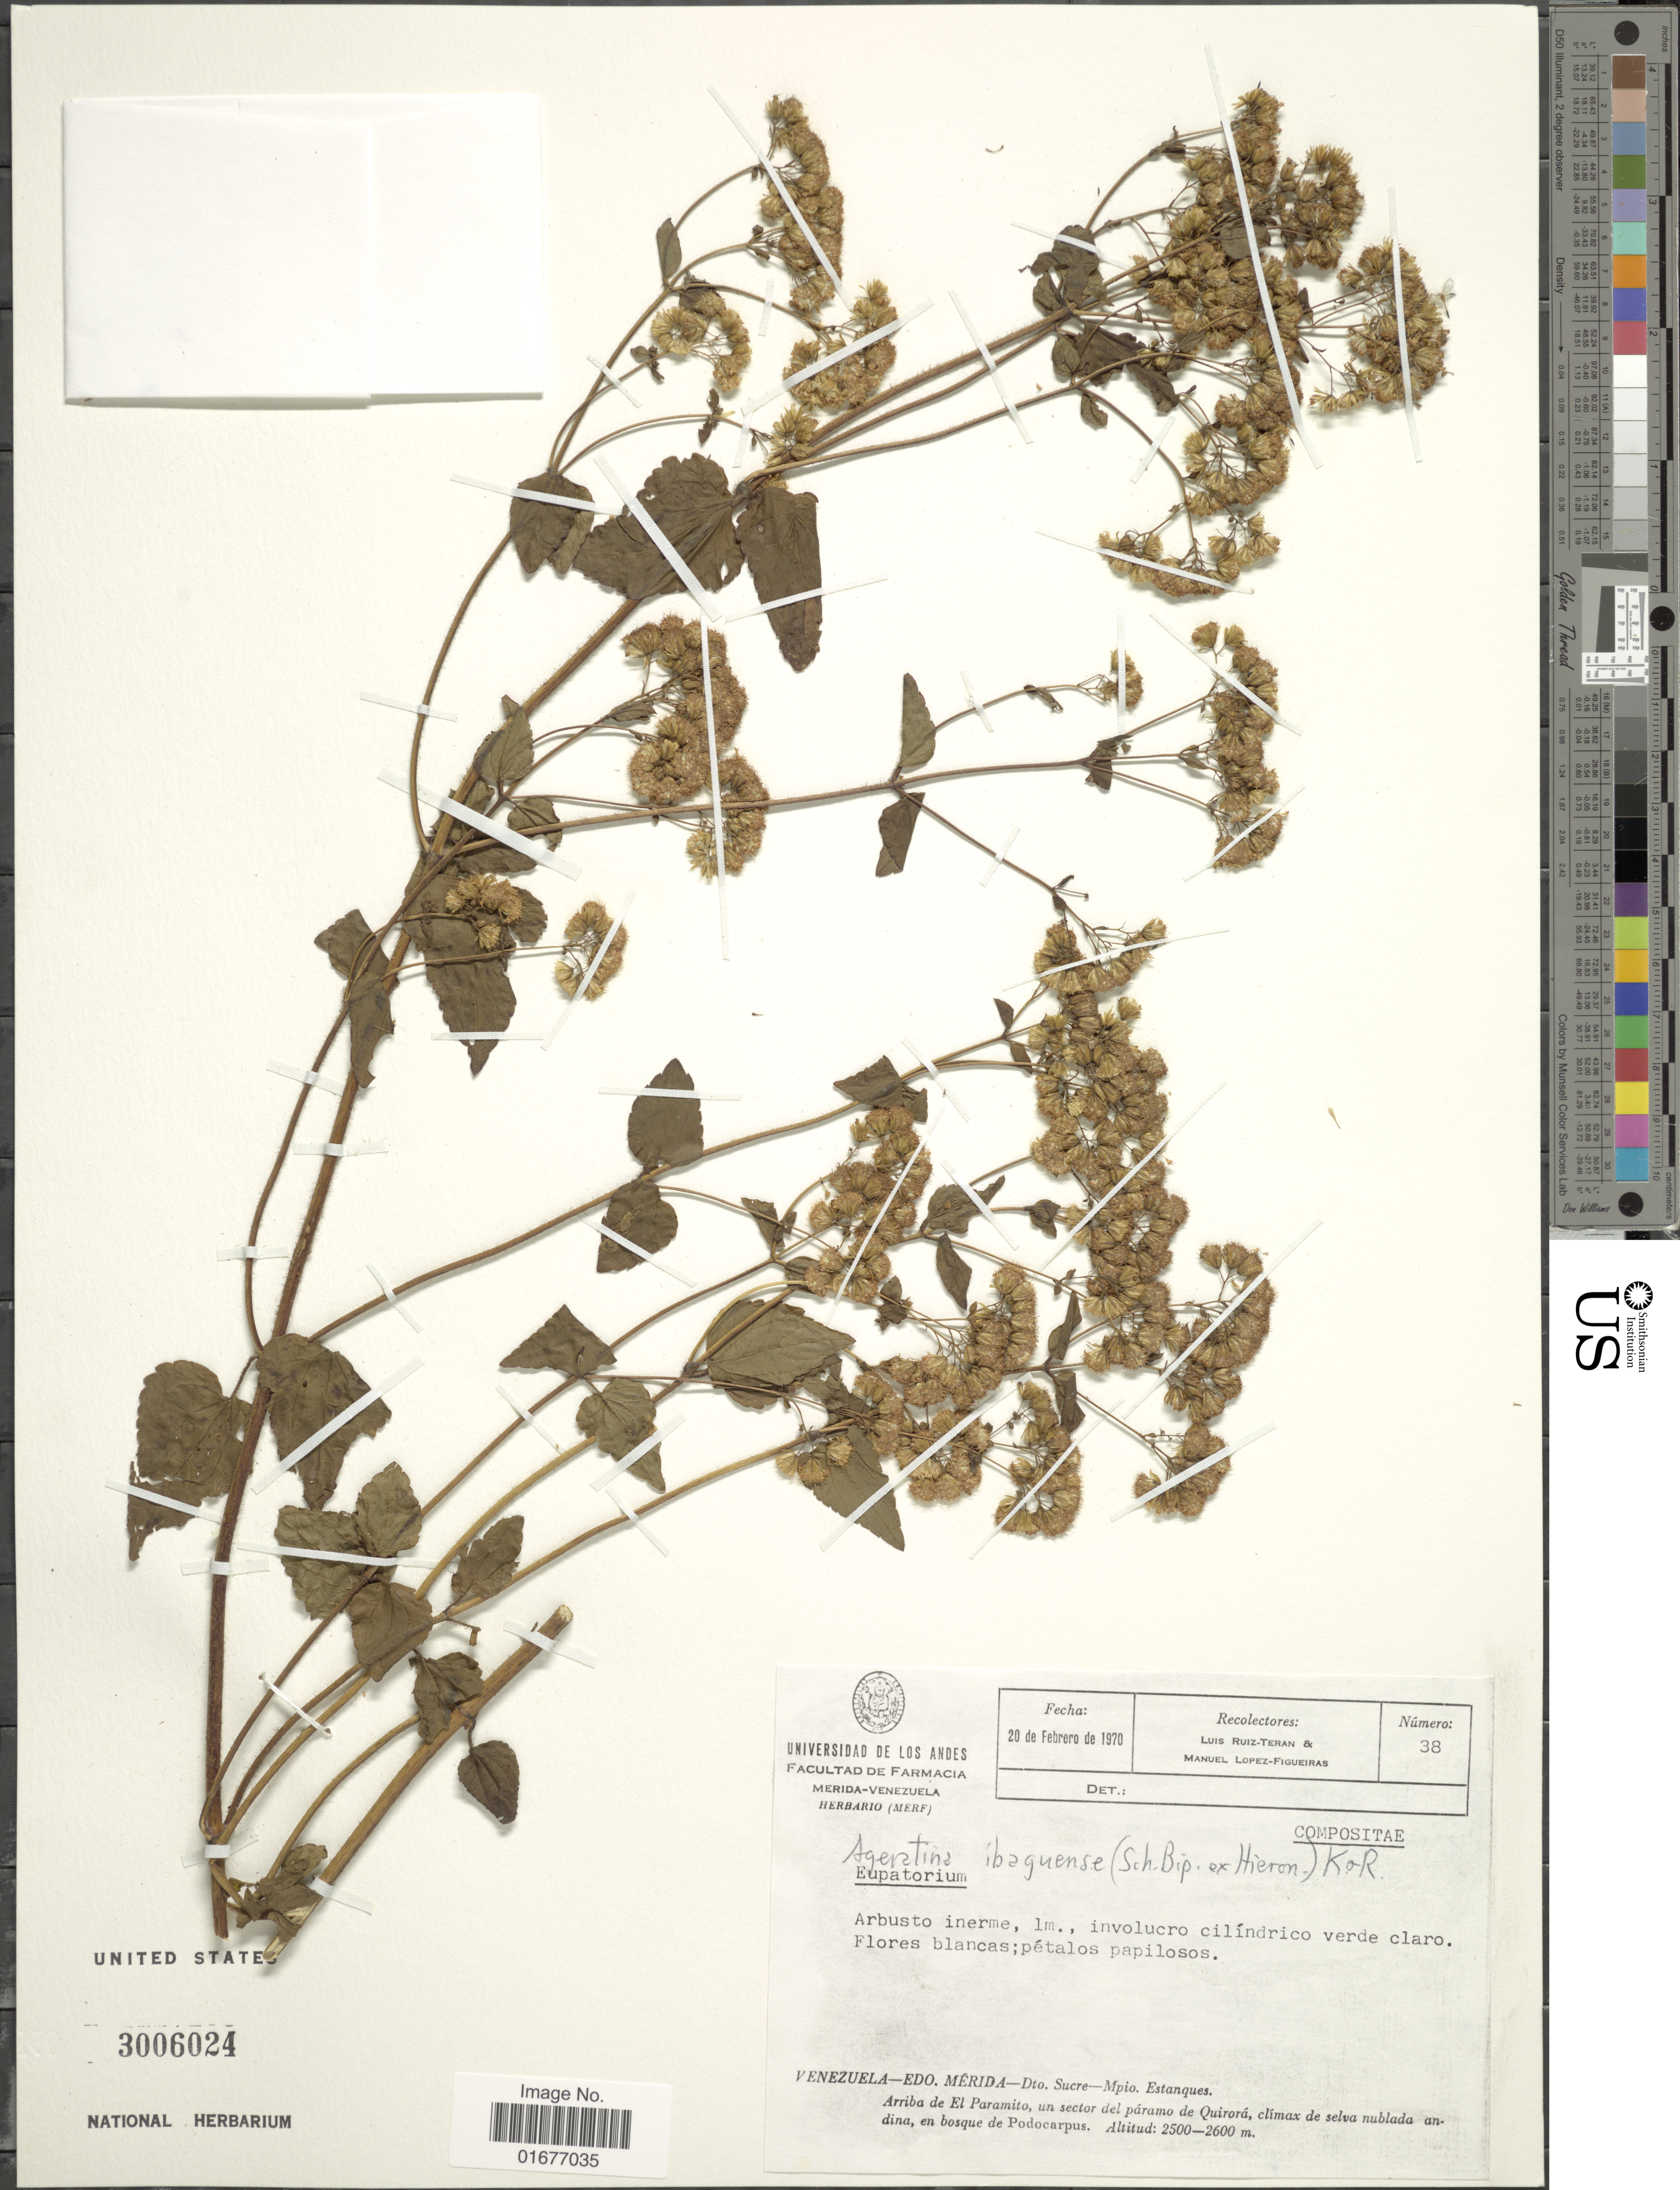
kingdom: Plantae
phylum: Tracheophyta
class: Magnoliopsida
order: Asterales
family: Asteraceae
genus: Ageratina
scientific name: Ageratina ibaguensis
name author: (Sch. Bip. ex Hieron.) R.M. King & H. Rob.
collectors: L. E. Ruíz-Terán & M. López Figueiras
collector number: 38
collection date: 1970-02-20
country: Venezuela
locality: Edo. Merida, Dto. Sucre, Mpio. Estanques. Ariba de El paramito, un sector de paramo de Quirora, climax de selva nublada andina, en bosque de Podocarpus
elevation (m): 2500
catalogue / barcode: US 3006024